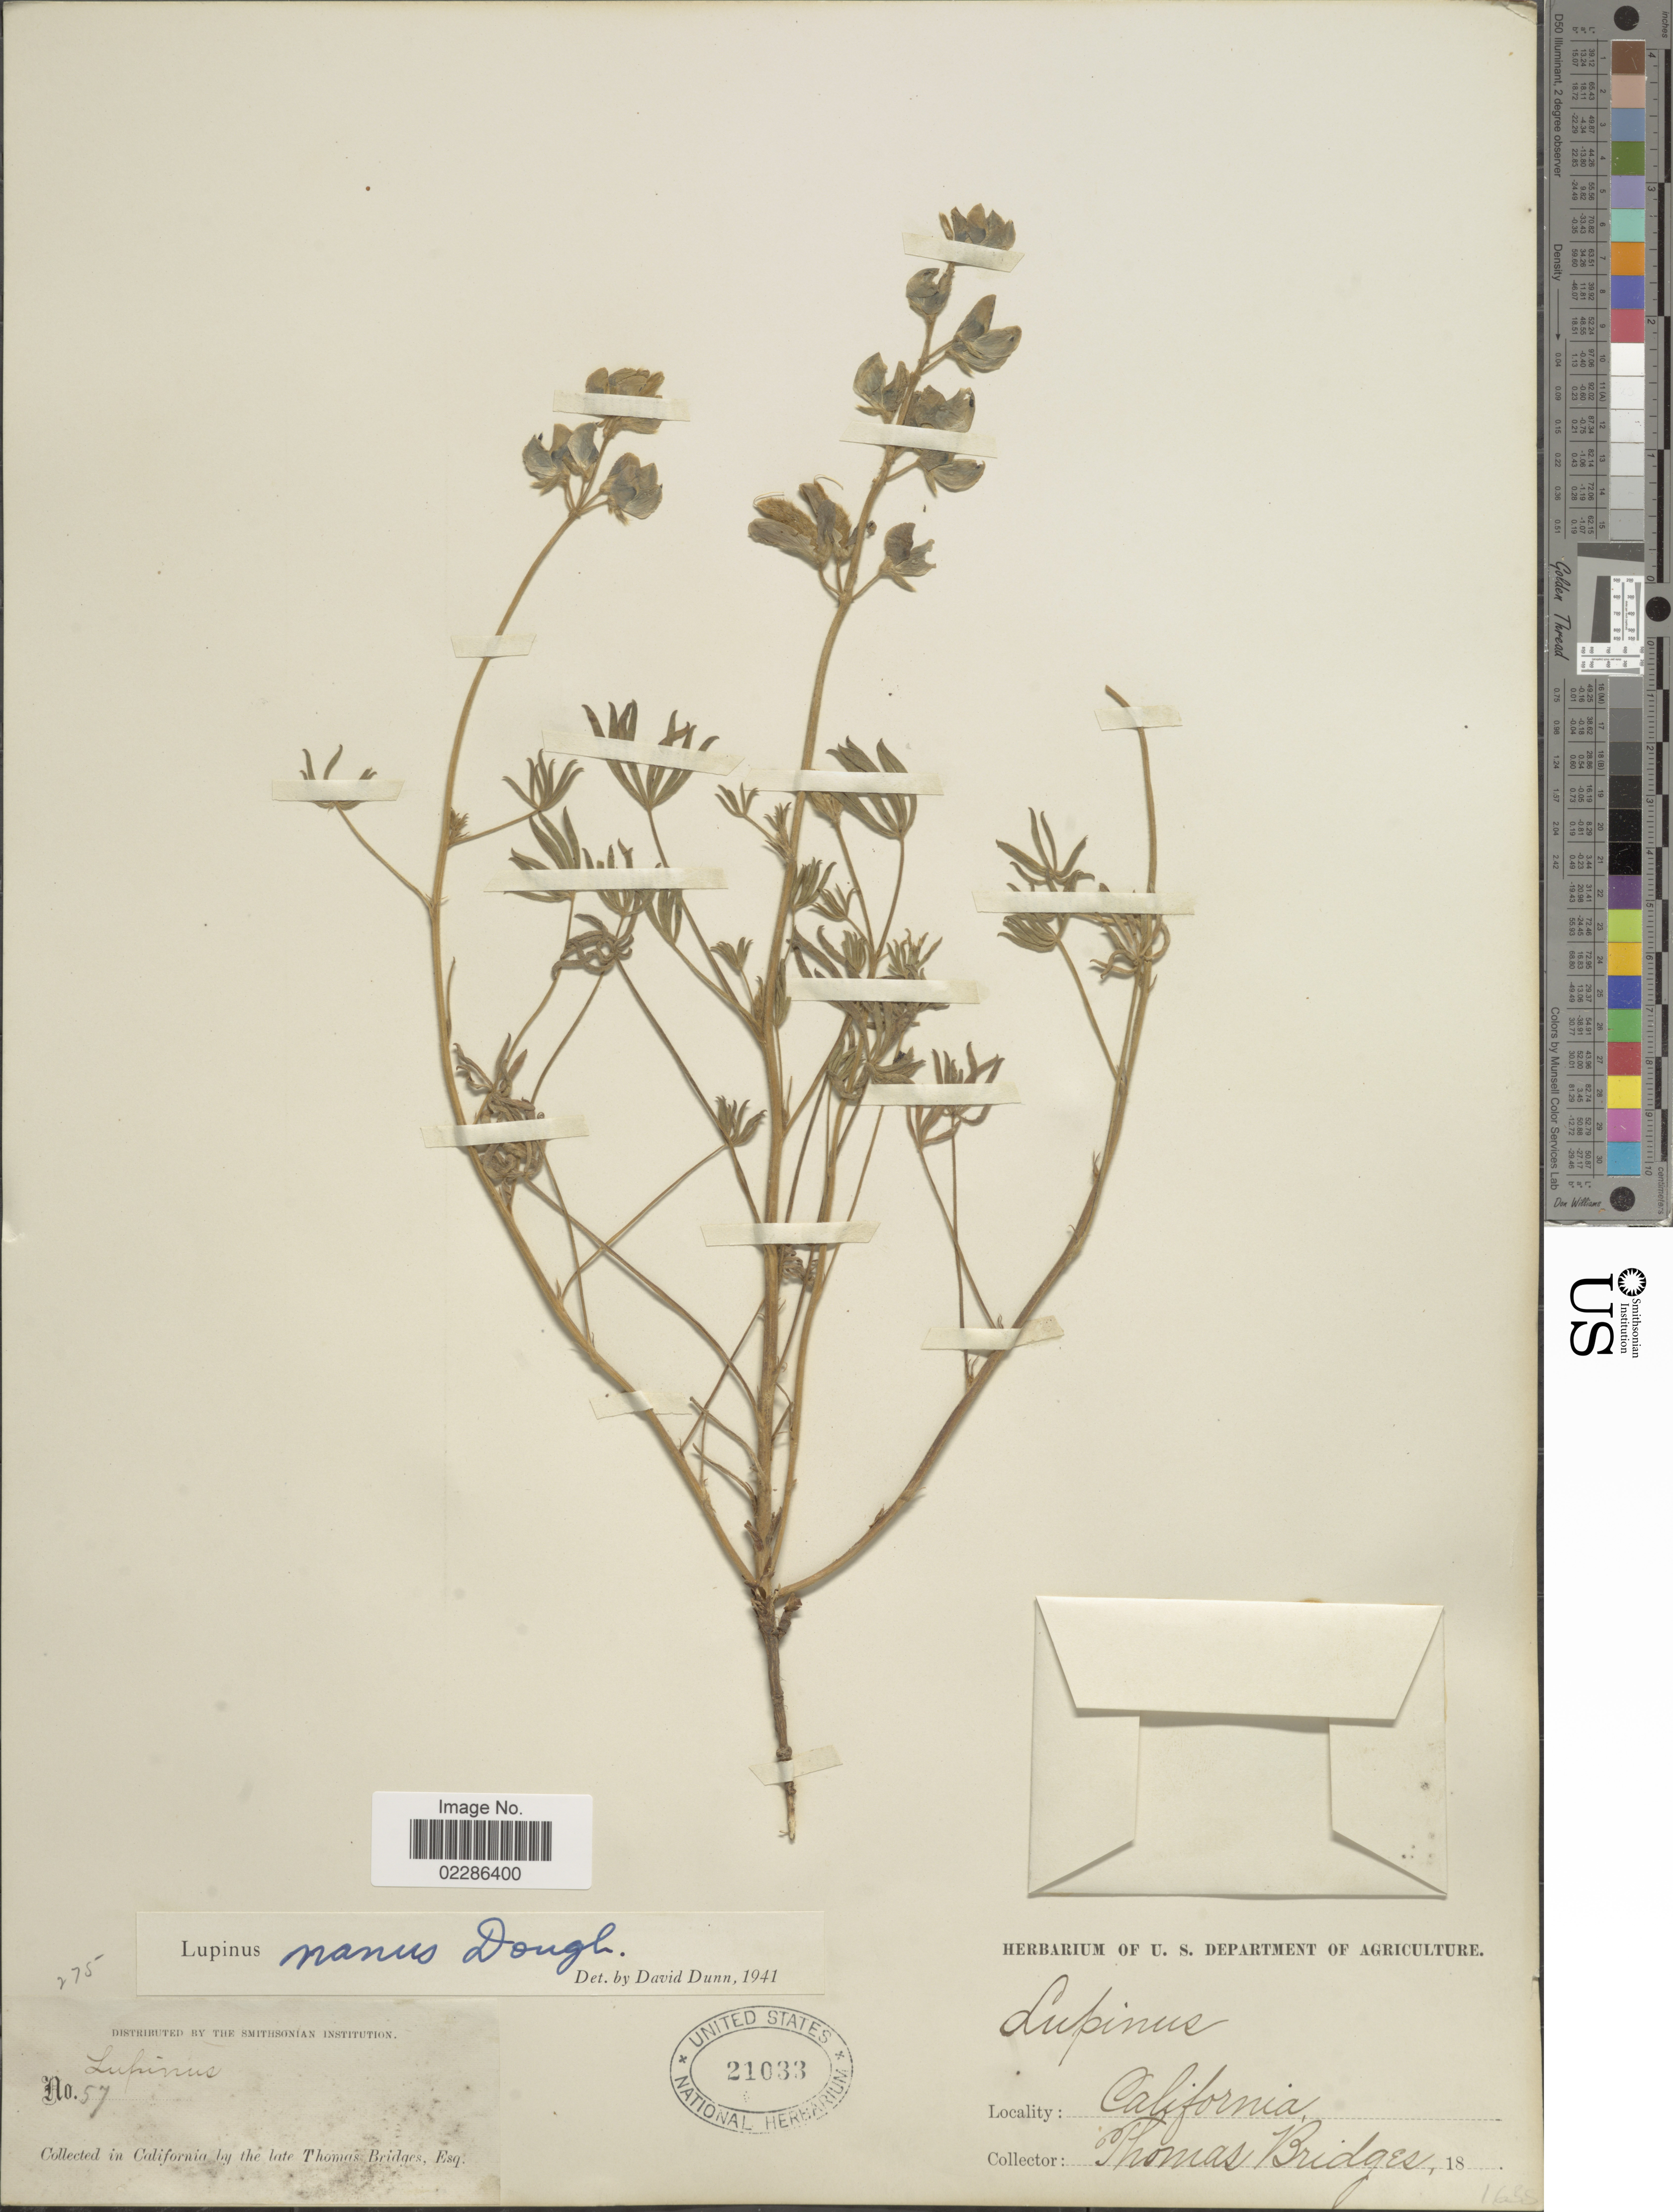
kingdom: Plantae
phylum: Tracheophyta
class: Magnoliopsida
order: Fabales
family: Fabaceae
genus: Lupinus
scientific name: Lupinus nanus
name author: Douglas ex Benth.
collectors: T. Bridges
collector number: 57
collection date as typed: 18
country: United States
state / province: California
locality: The late Thomas Bridges, Esq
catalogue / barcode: US 21033